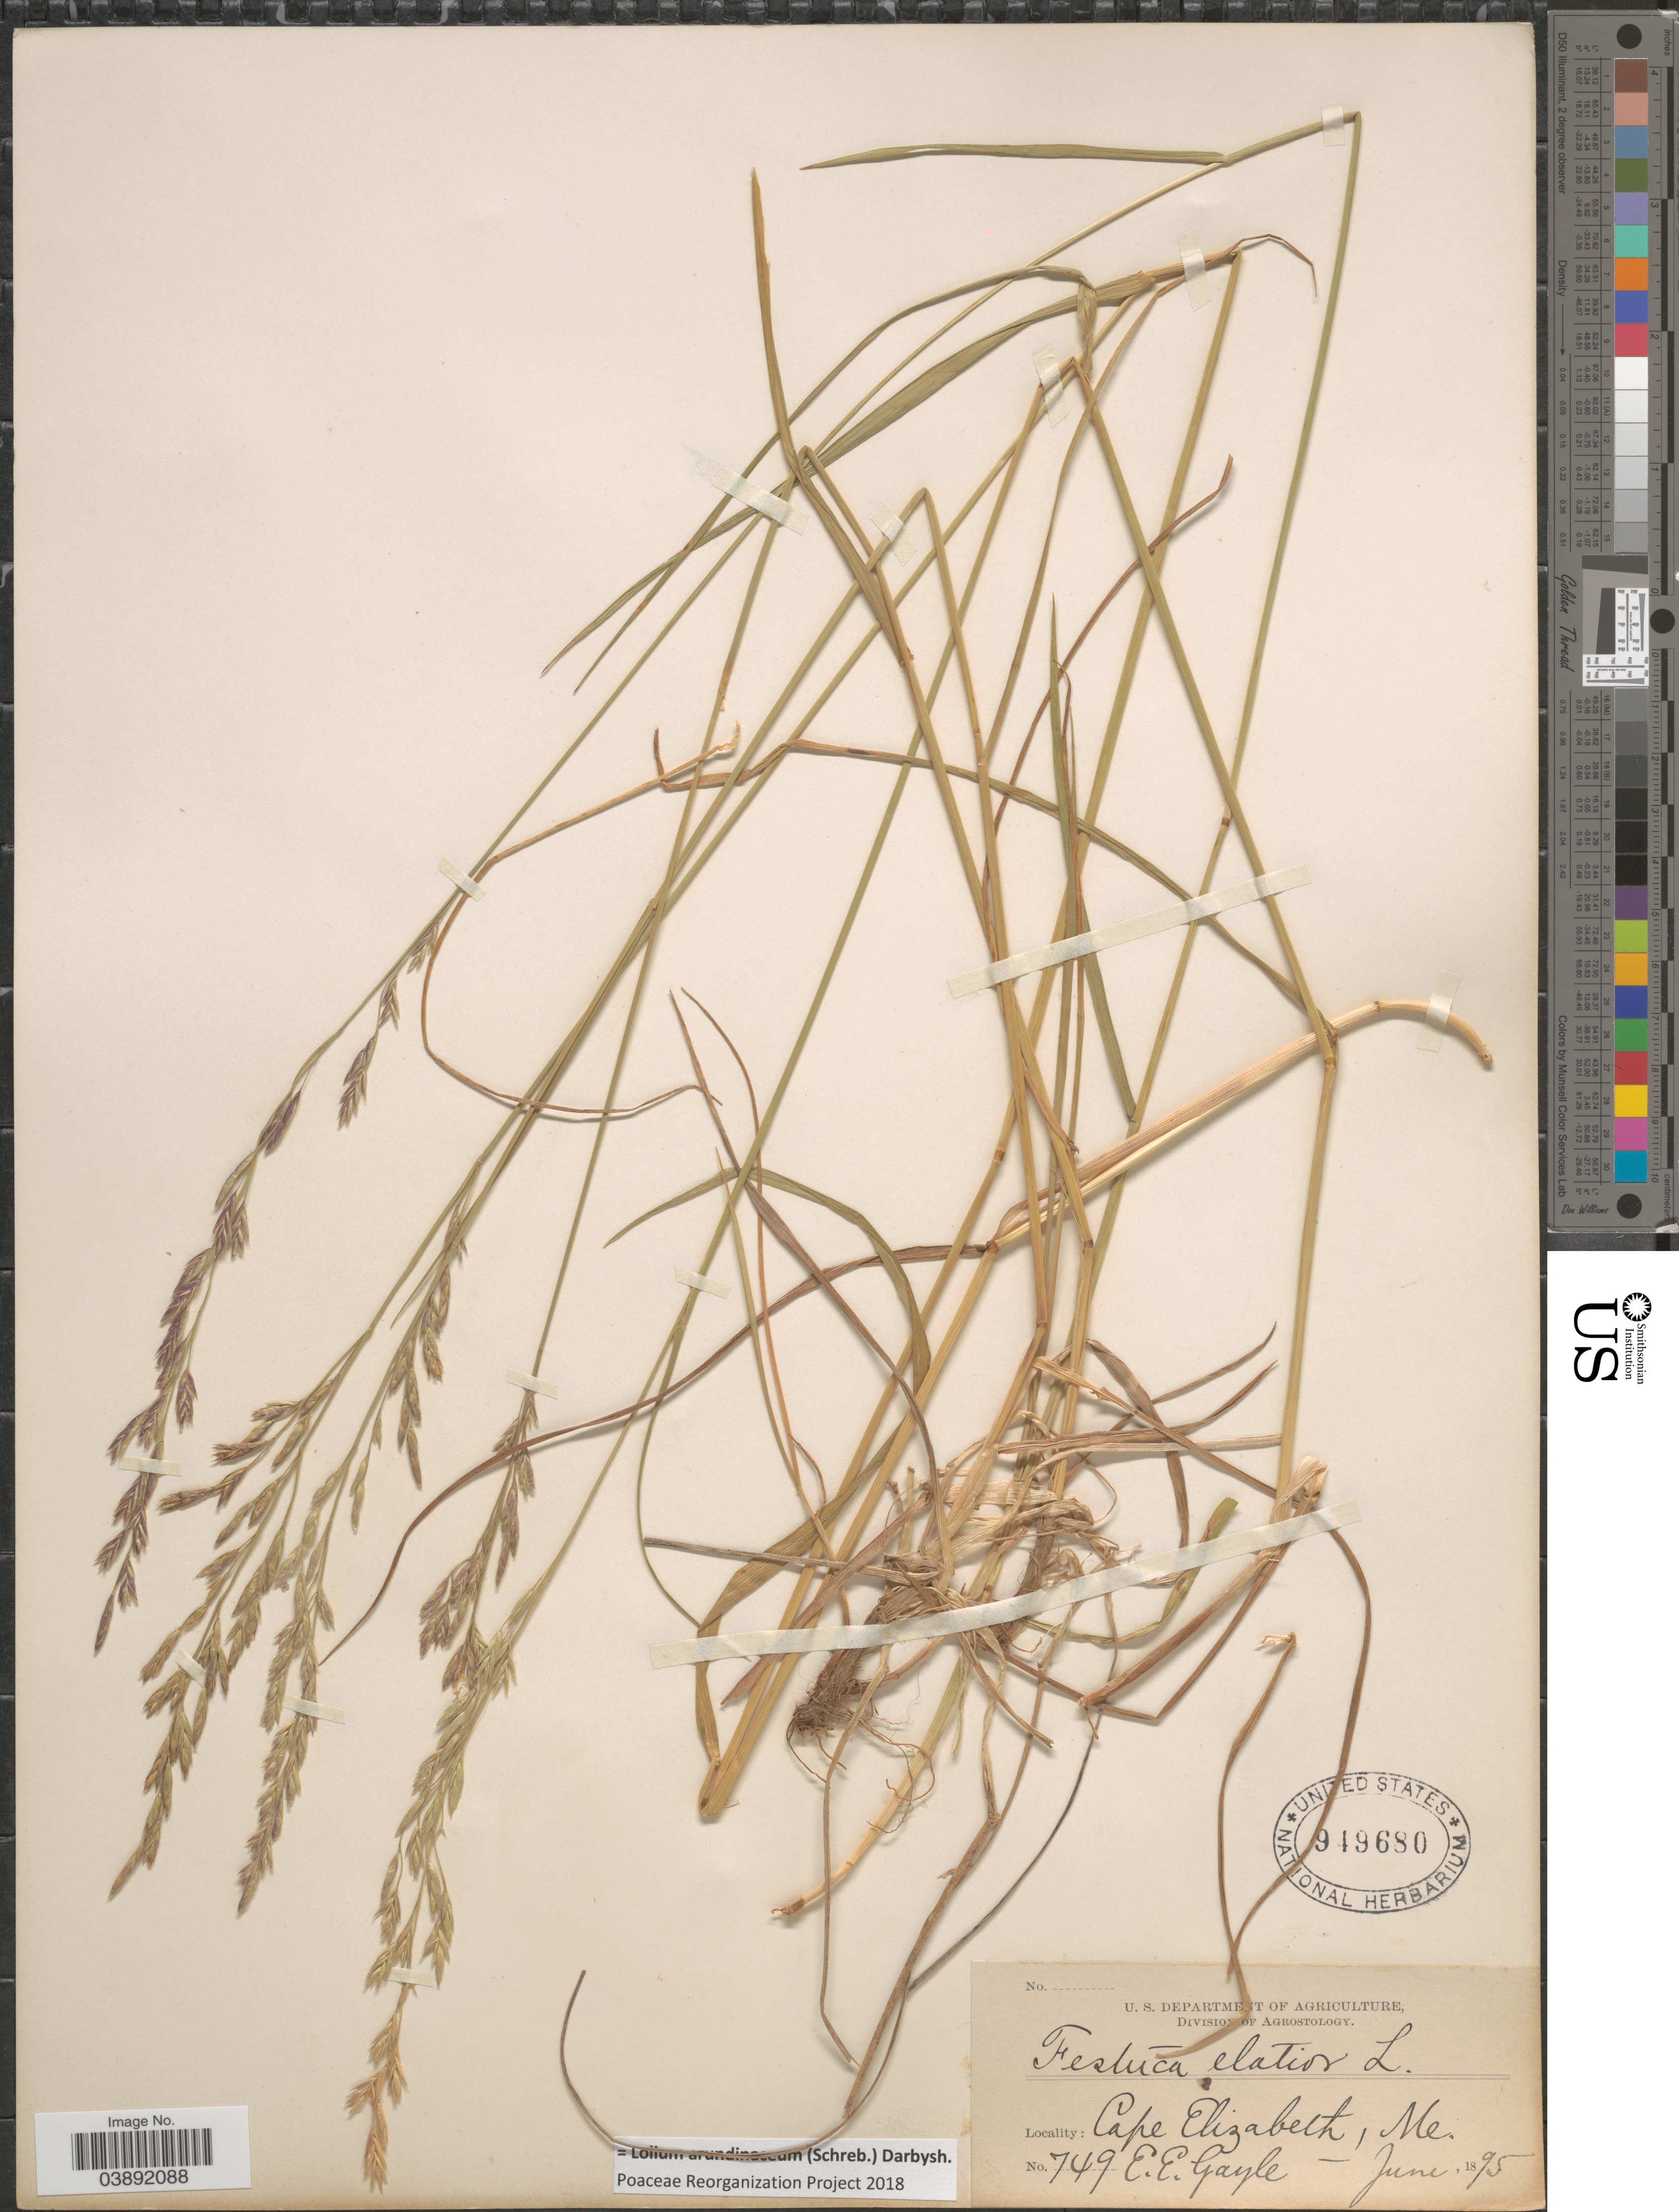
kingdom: Plantae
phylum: Tracheophyta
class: Liliopsida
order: Poales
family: Poaceae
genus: Lolium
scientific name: Lolium arundinaceum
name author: (Schreb.) Darbysh.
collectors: E. Gayle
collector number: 749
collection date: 1895-06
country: United States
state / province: Maine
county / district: Cumberland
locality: Cape Elizabeth.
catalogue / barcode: US 949680